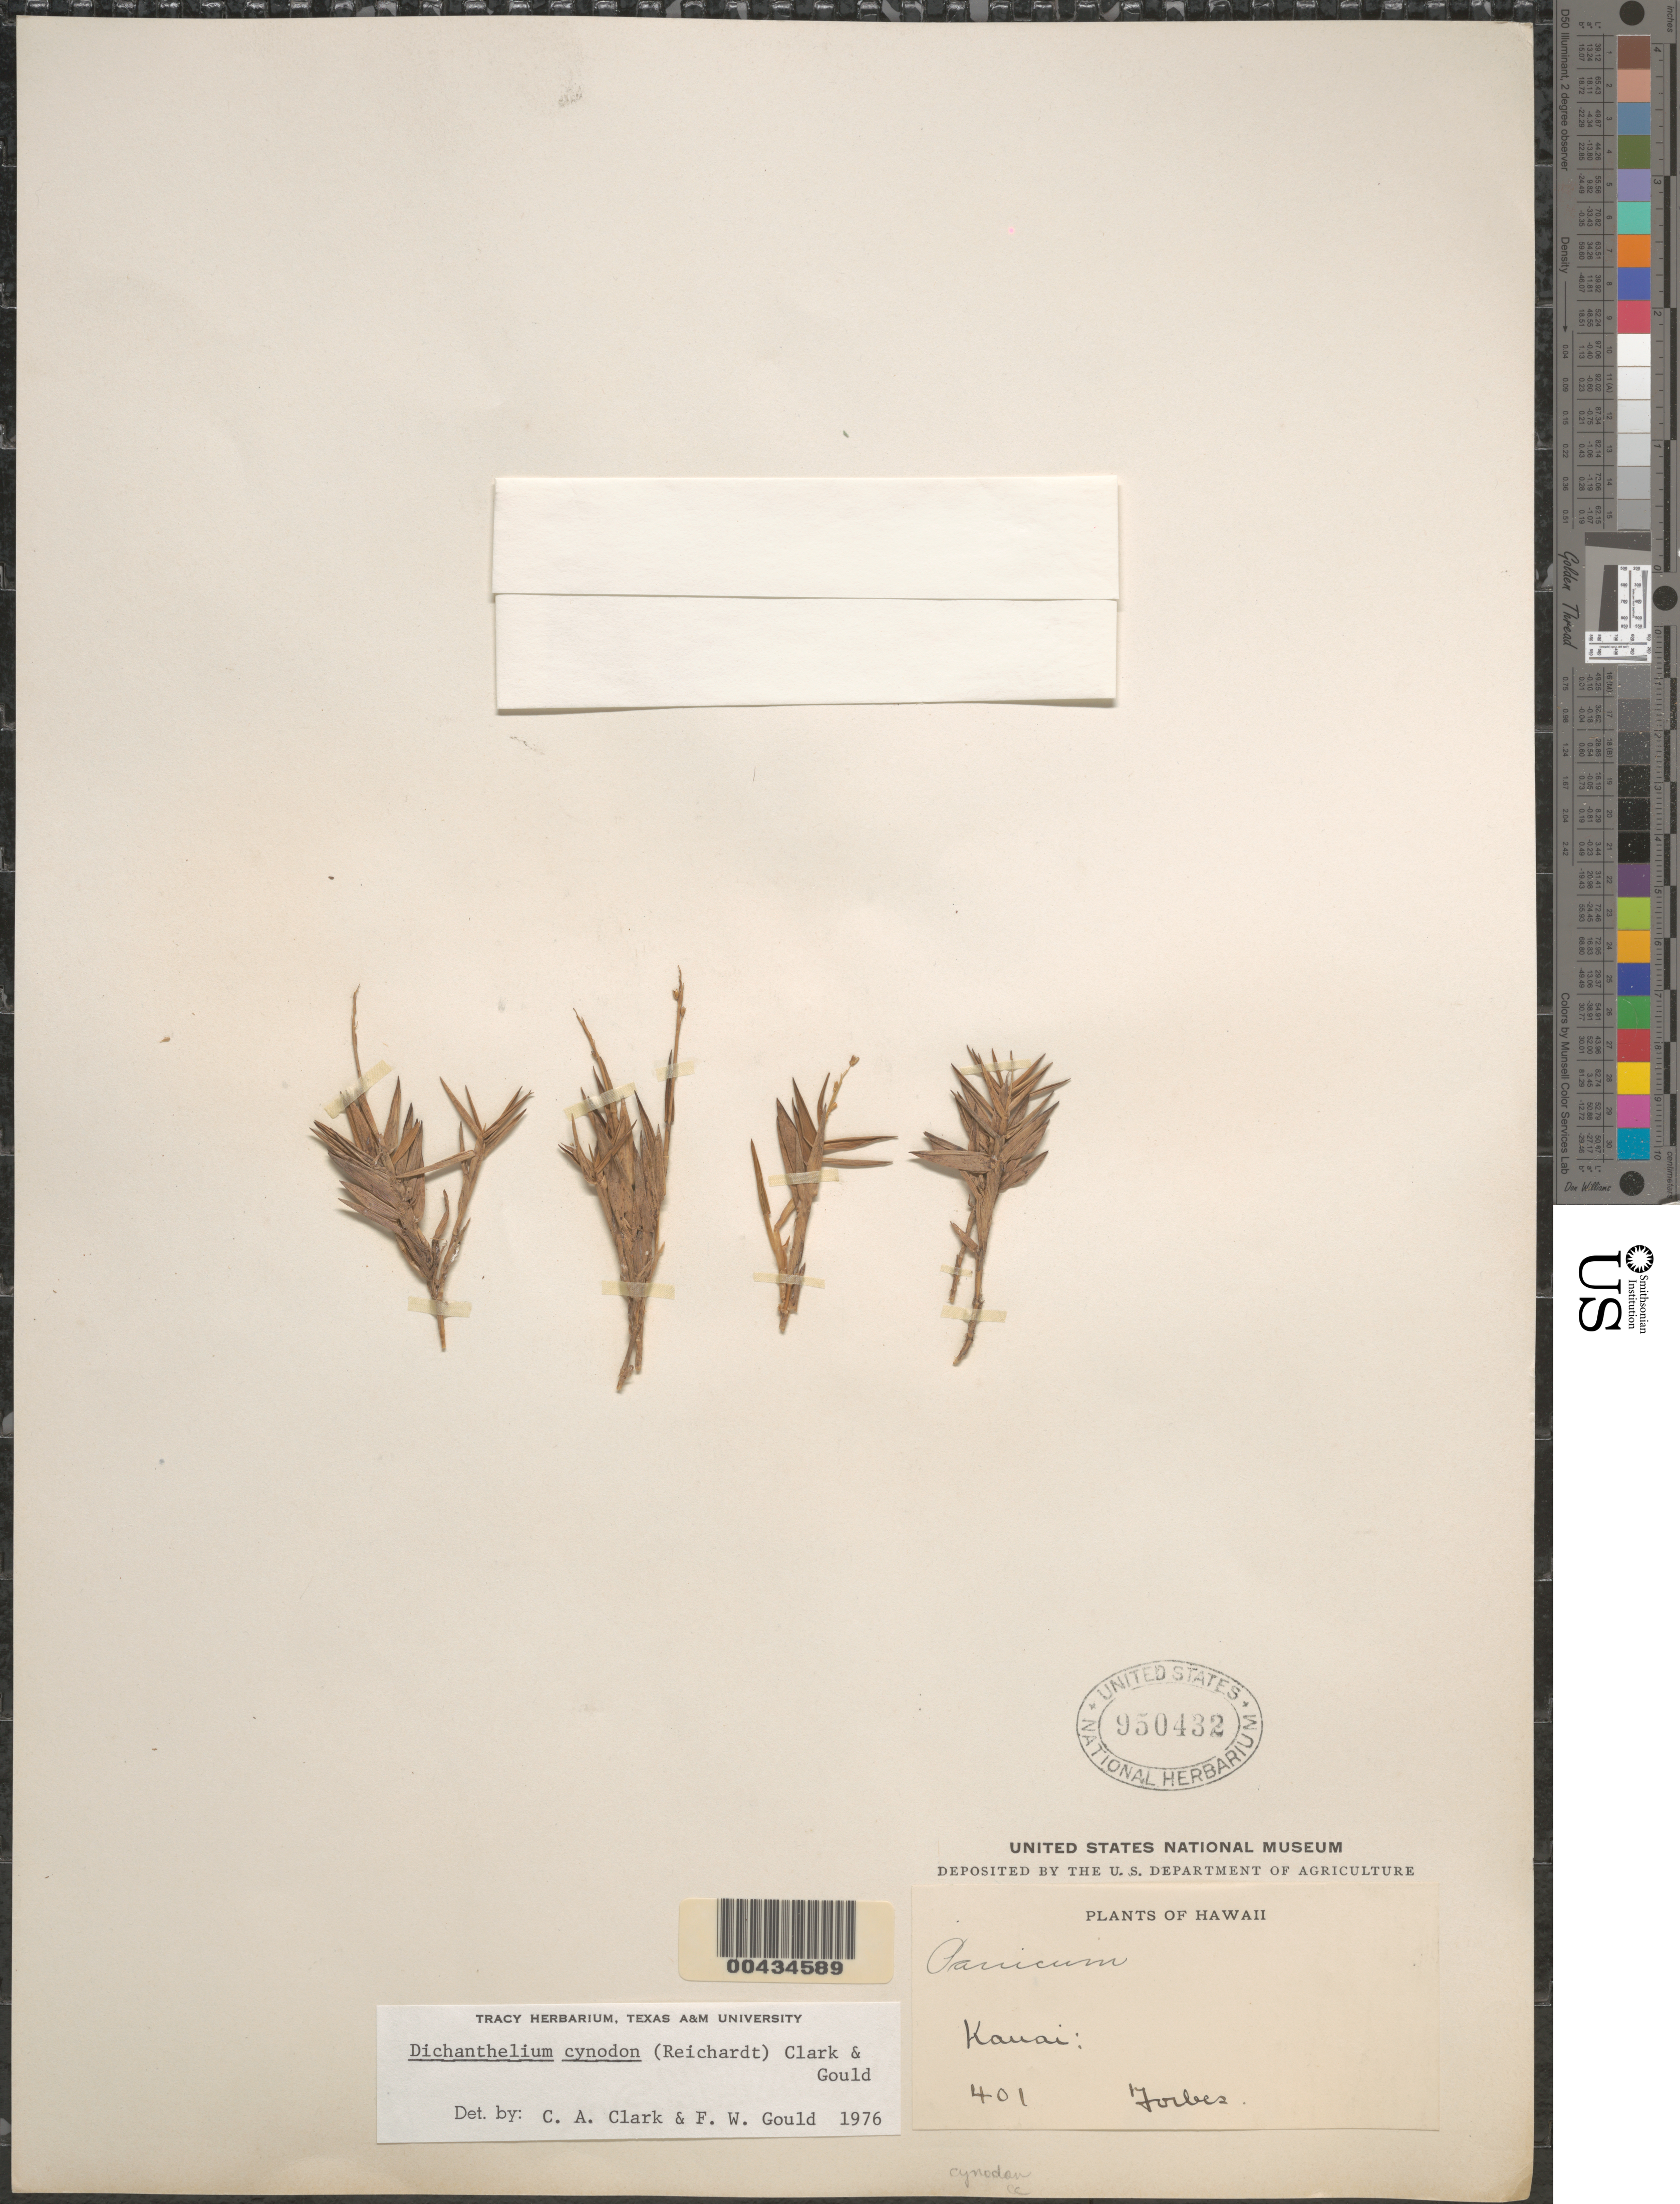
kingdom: Plantae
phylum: Tracheophyta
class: Liliopsida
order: Poales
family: Poaceae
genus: Dichanthelium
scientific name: Dichanthelium cynodon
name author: (Reichardt) C.A. Clark & Gould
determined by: Clark, C. A.; Gould, F. W.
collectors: C. N. Forbes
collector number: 401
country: United States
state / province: Hawaii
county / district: Kaui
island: Kaua'i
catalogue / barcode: US 950432